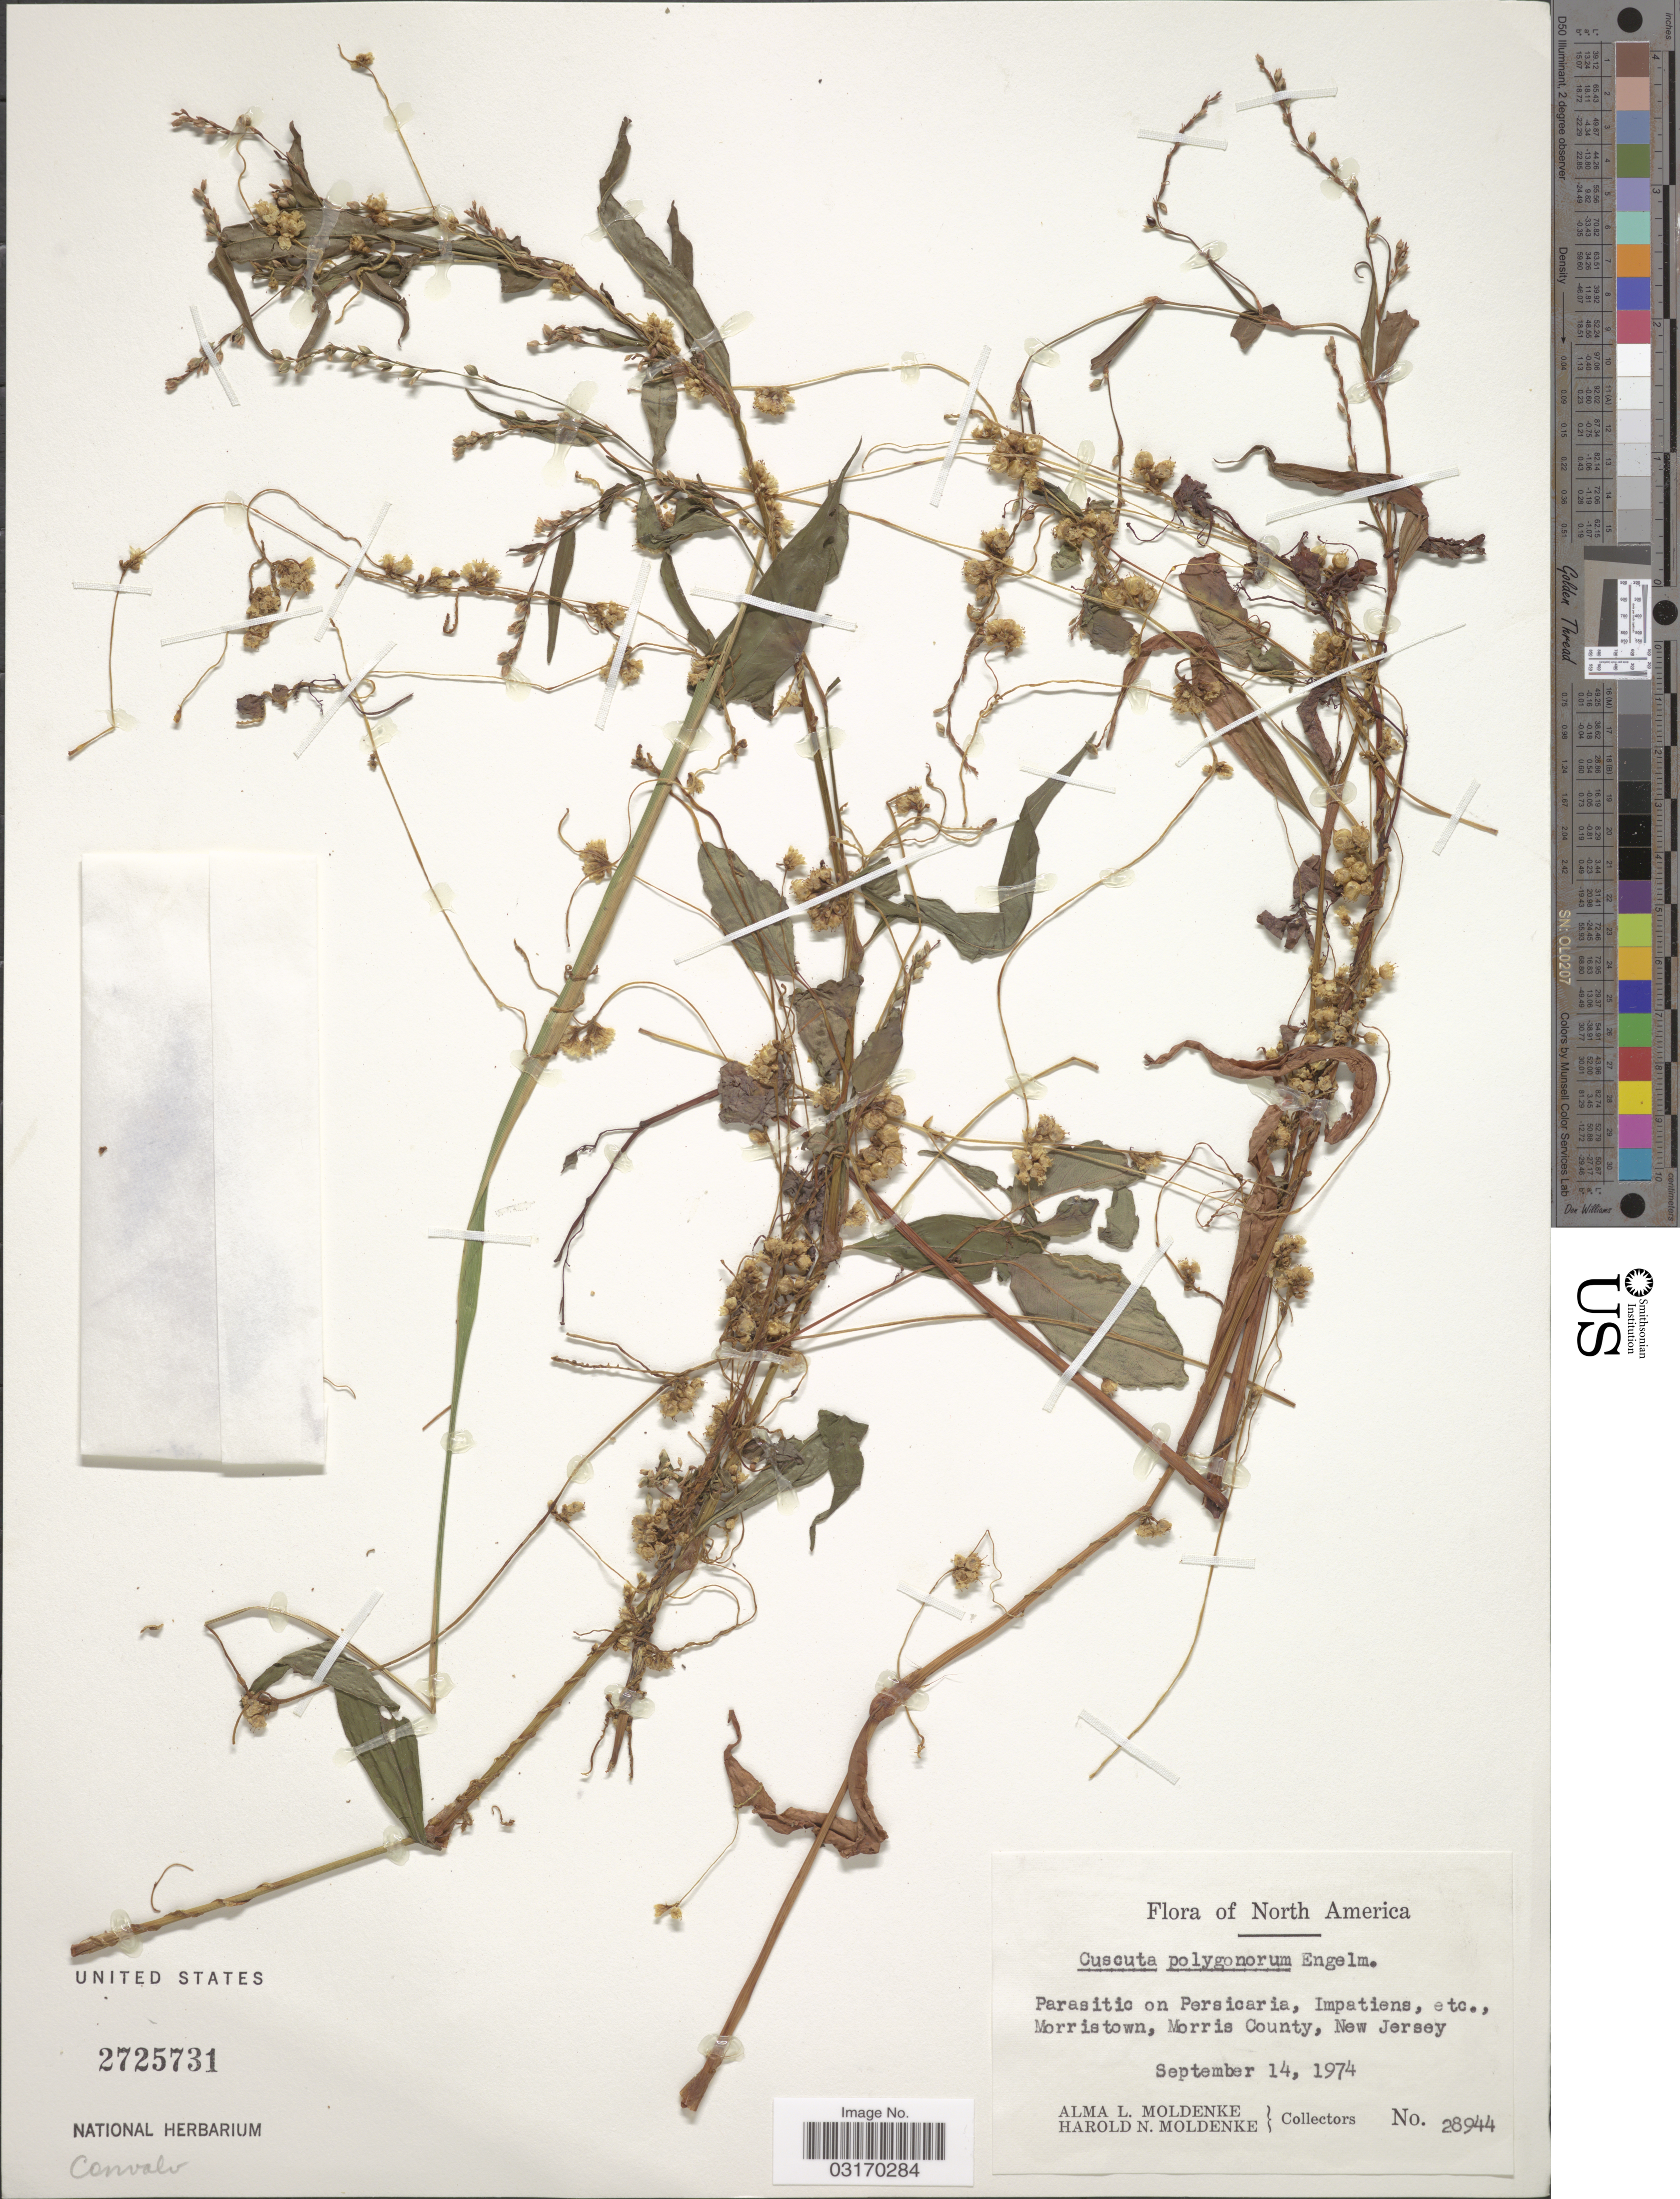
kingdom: Plantae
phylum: Tracheophyta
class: Magnoliopsida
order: Solanales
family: Convolvulaceae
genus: Cuscuta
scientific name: Cuscuta polygonorum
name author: Engelm.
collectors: A. L. Moldenke & H. N. Moldenke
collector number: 28944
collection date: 1974-09-14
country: United States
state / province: New Jersey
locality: Morristown, Morris County.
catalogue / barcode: US 2725731